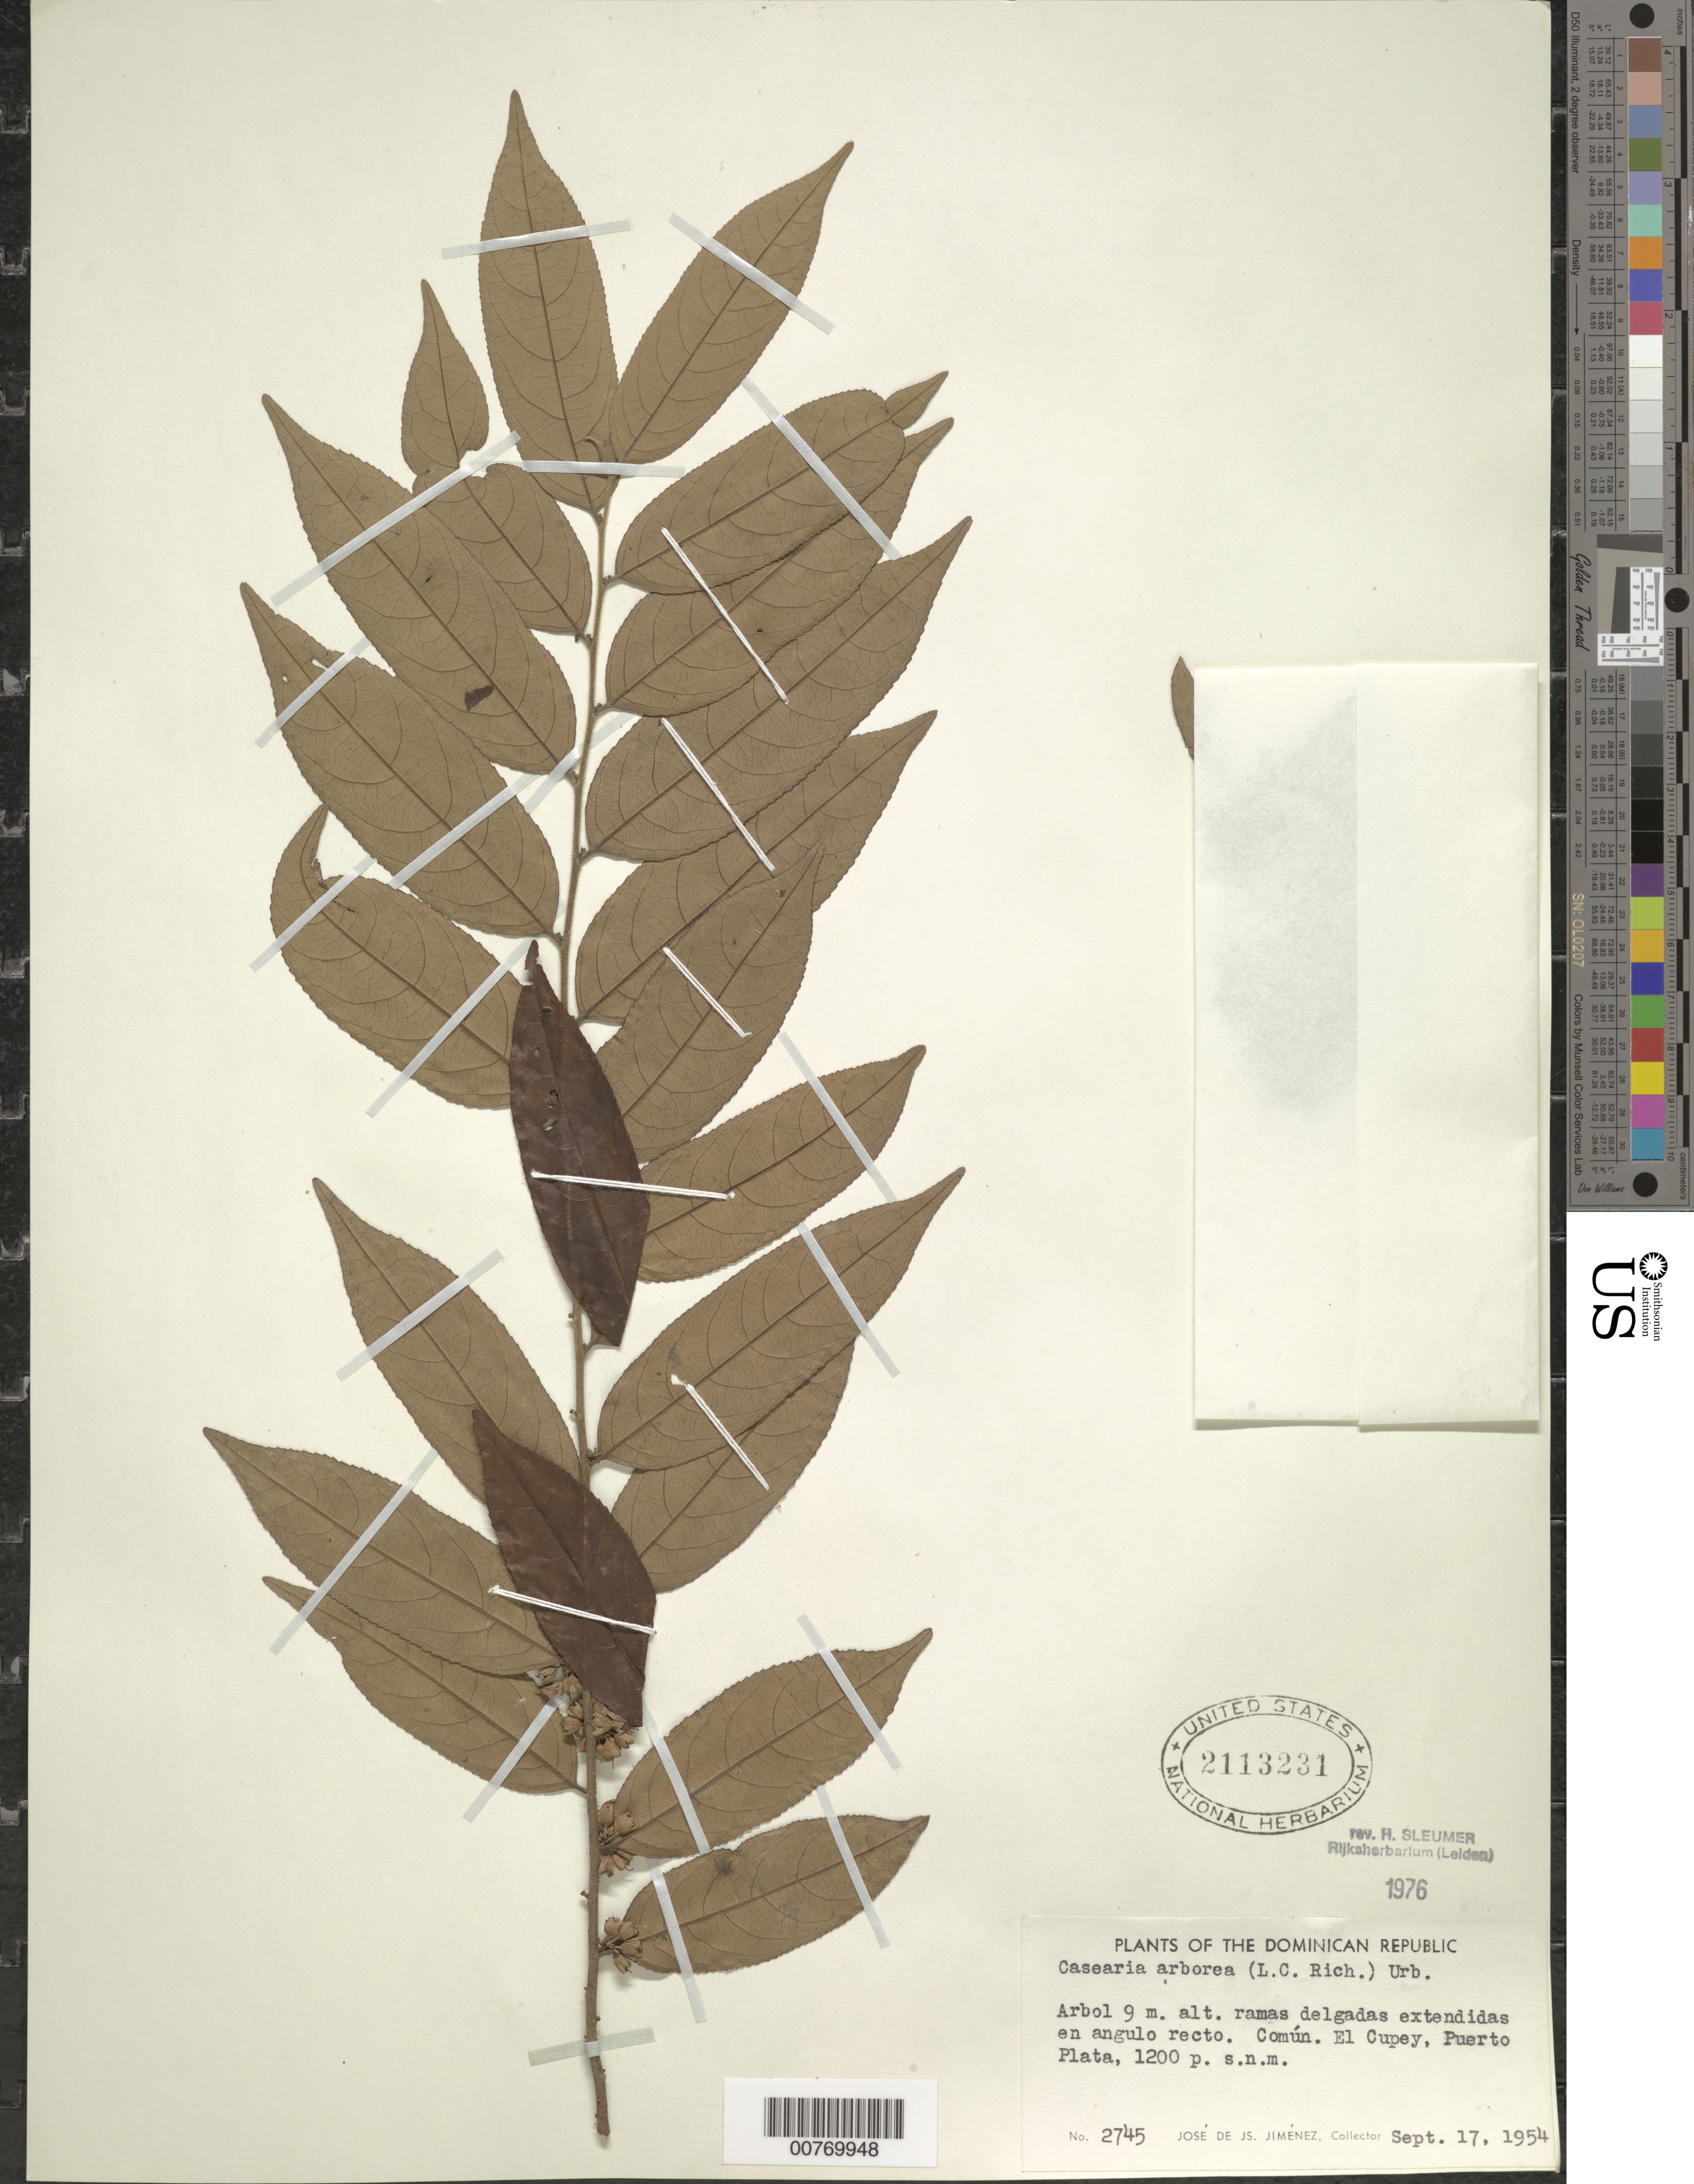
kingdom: Plantae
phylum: Tracheophyta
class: Magnoliopsida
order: Malpighiales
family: Salicaceae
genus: Casearia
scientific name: Casearia arborea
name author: (Rich.) Urb.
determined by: Sleumer, H. O.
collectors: J. J. Jiménez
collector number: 2745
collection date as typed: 17 Sep 1954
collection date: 1954-09-17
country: Dominican Republic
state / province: Puerto Plata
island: Hispaniola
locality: El Cupey.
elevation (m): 366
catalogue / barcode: US 2113231